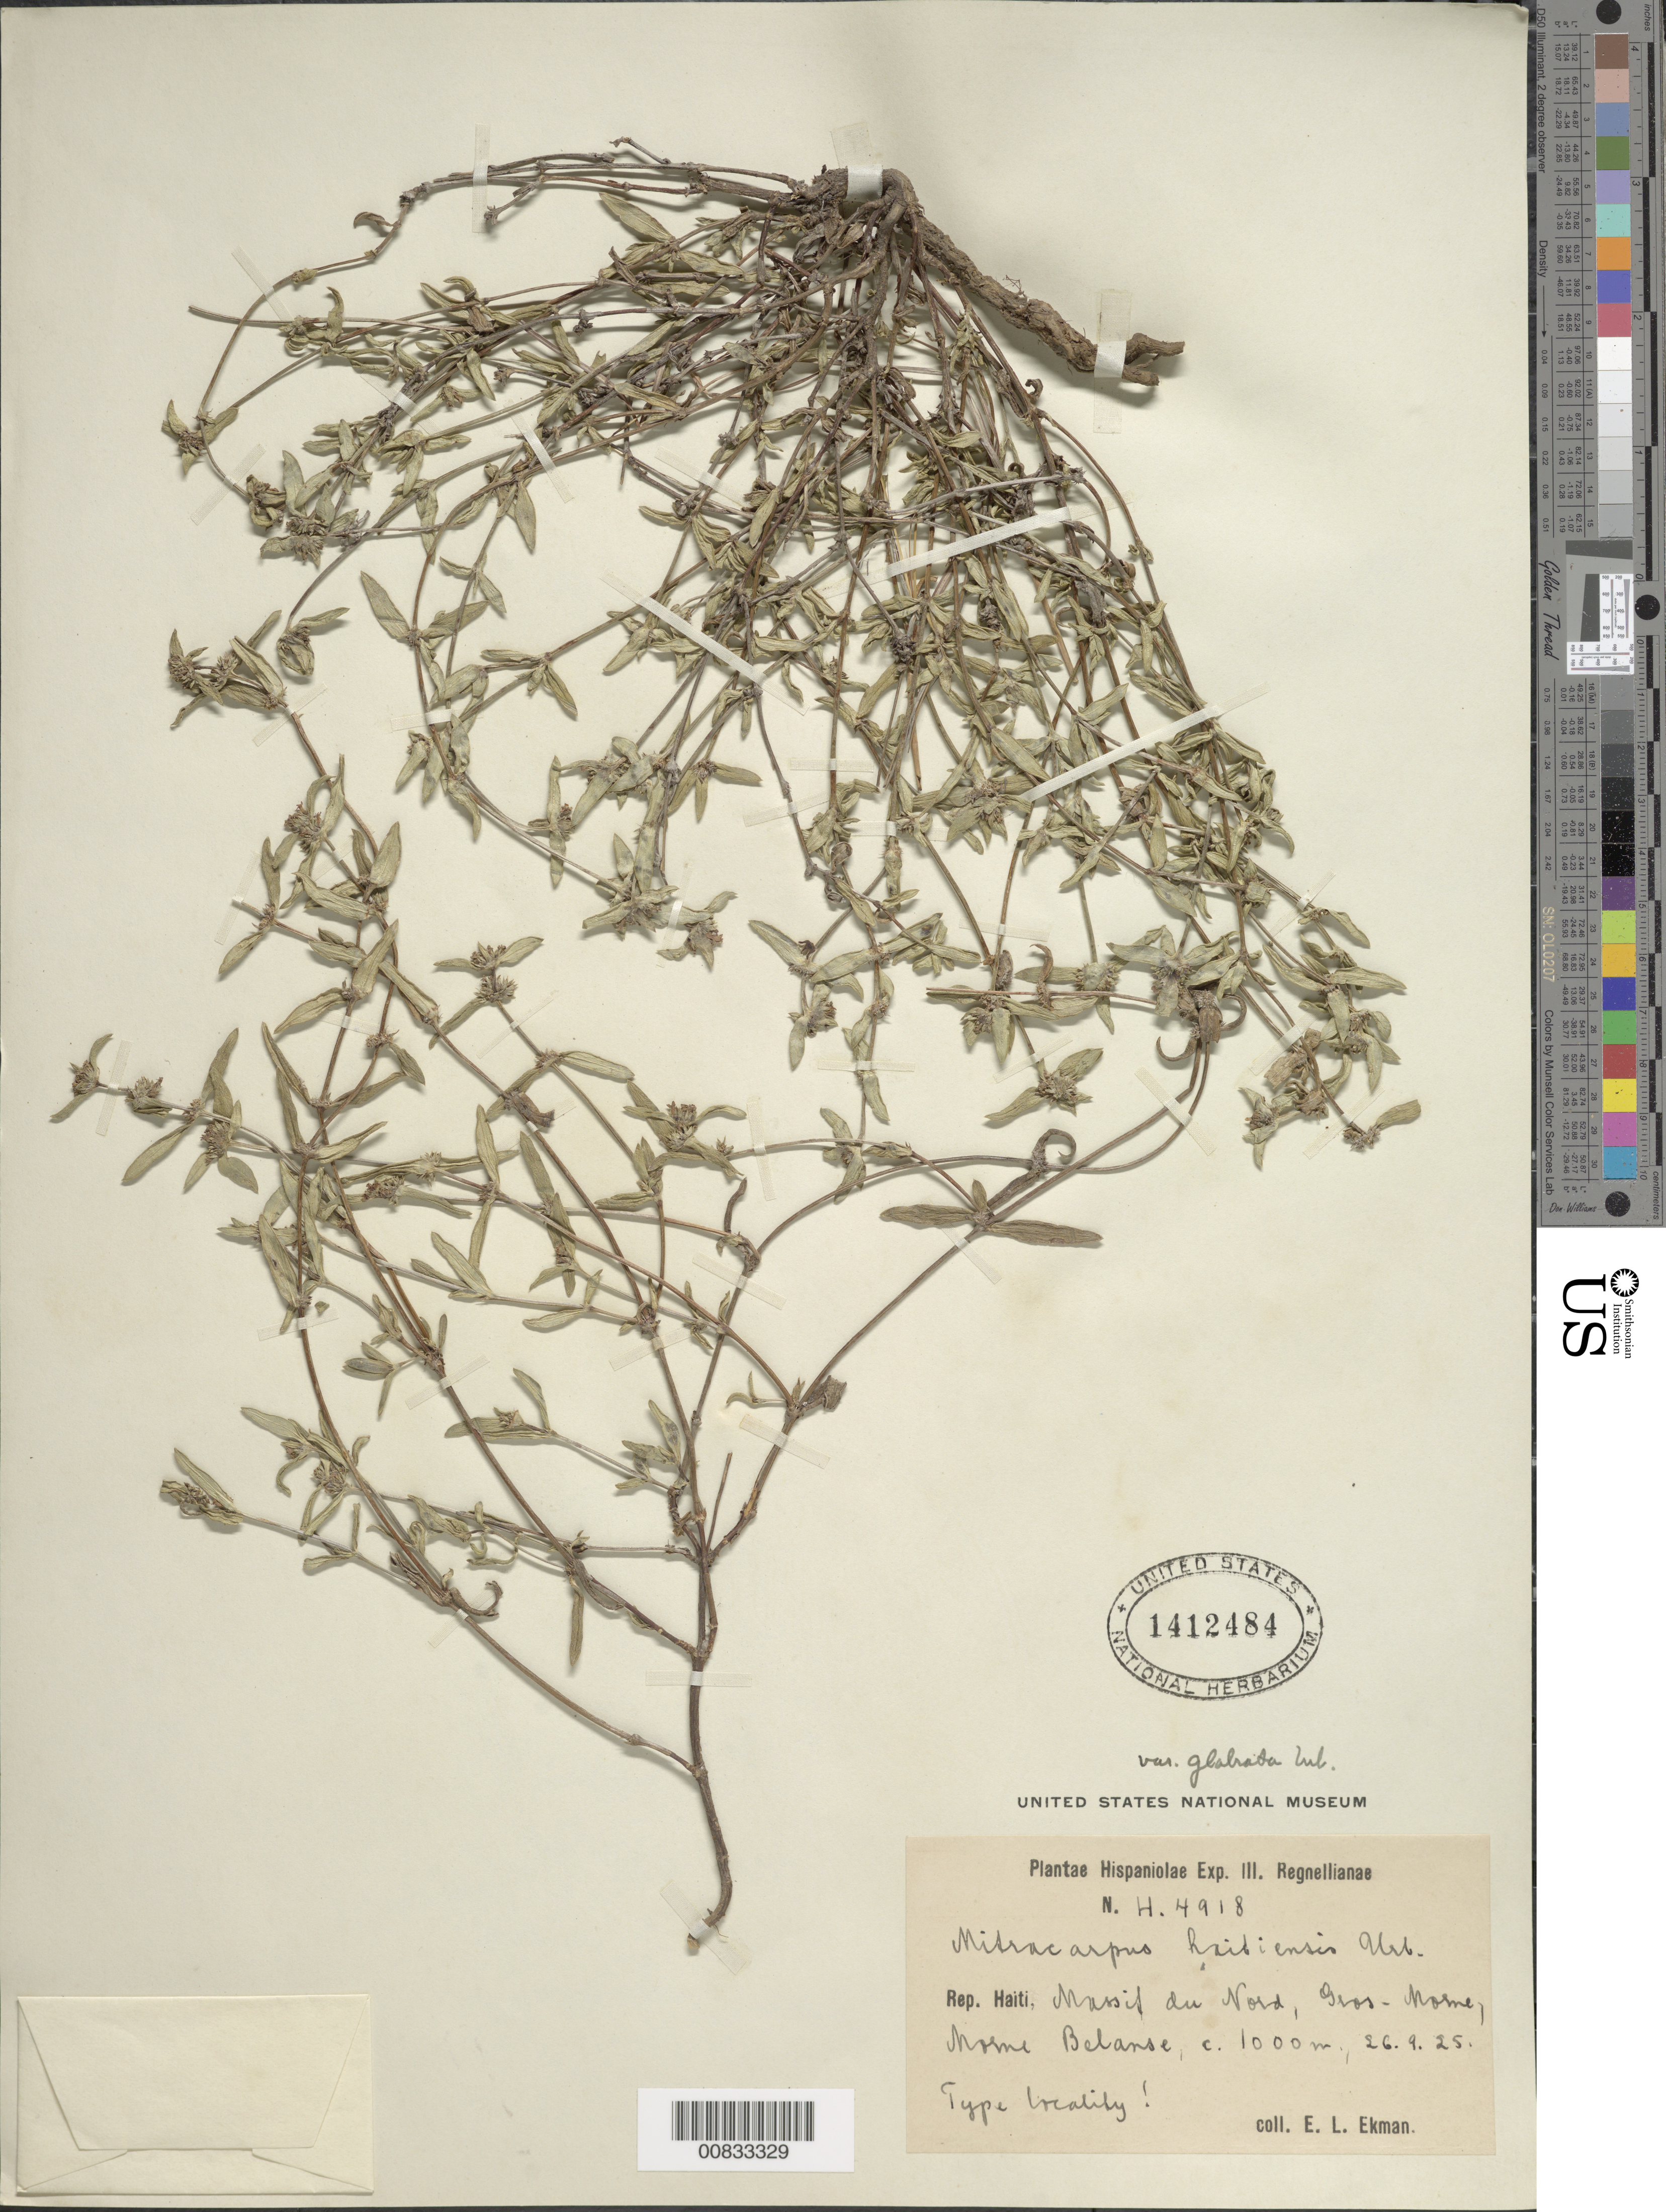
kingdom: Plantae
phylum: Tracheophyta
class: Magnoliopsida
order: Gentianales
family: Rubiaceae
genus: Mitracarpus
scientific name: Mitracarpus haitiensis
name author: Urb.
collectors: E. L. Ekman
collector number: H 4918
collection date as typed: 26 Sep 1925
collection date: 1925-09-26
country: Haiti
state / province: Artibonite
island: Hispaniola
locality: Massif du Nord, Gros-Morne, Morne Belanse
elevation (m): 1000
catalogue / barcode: US 1412484